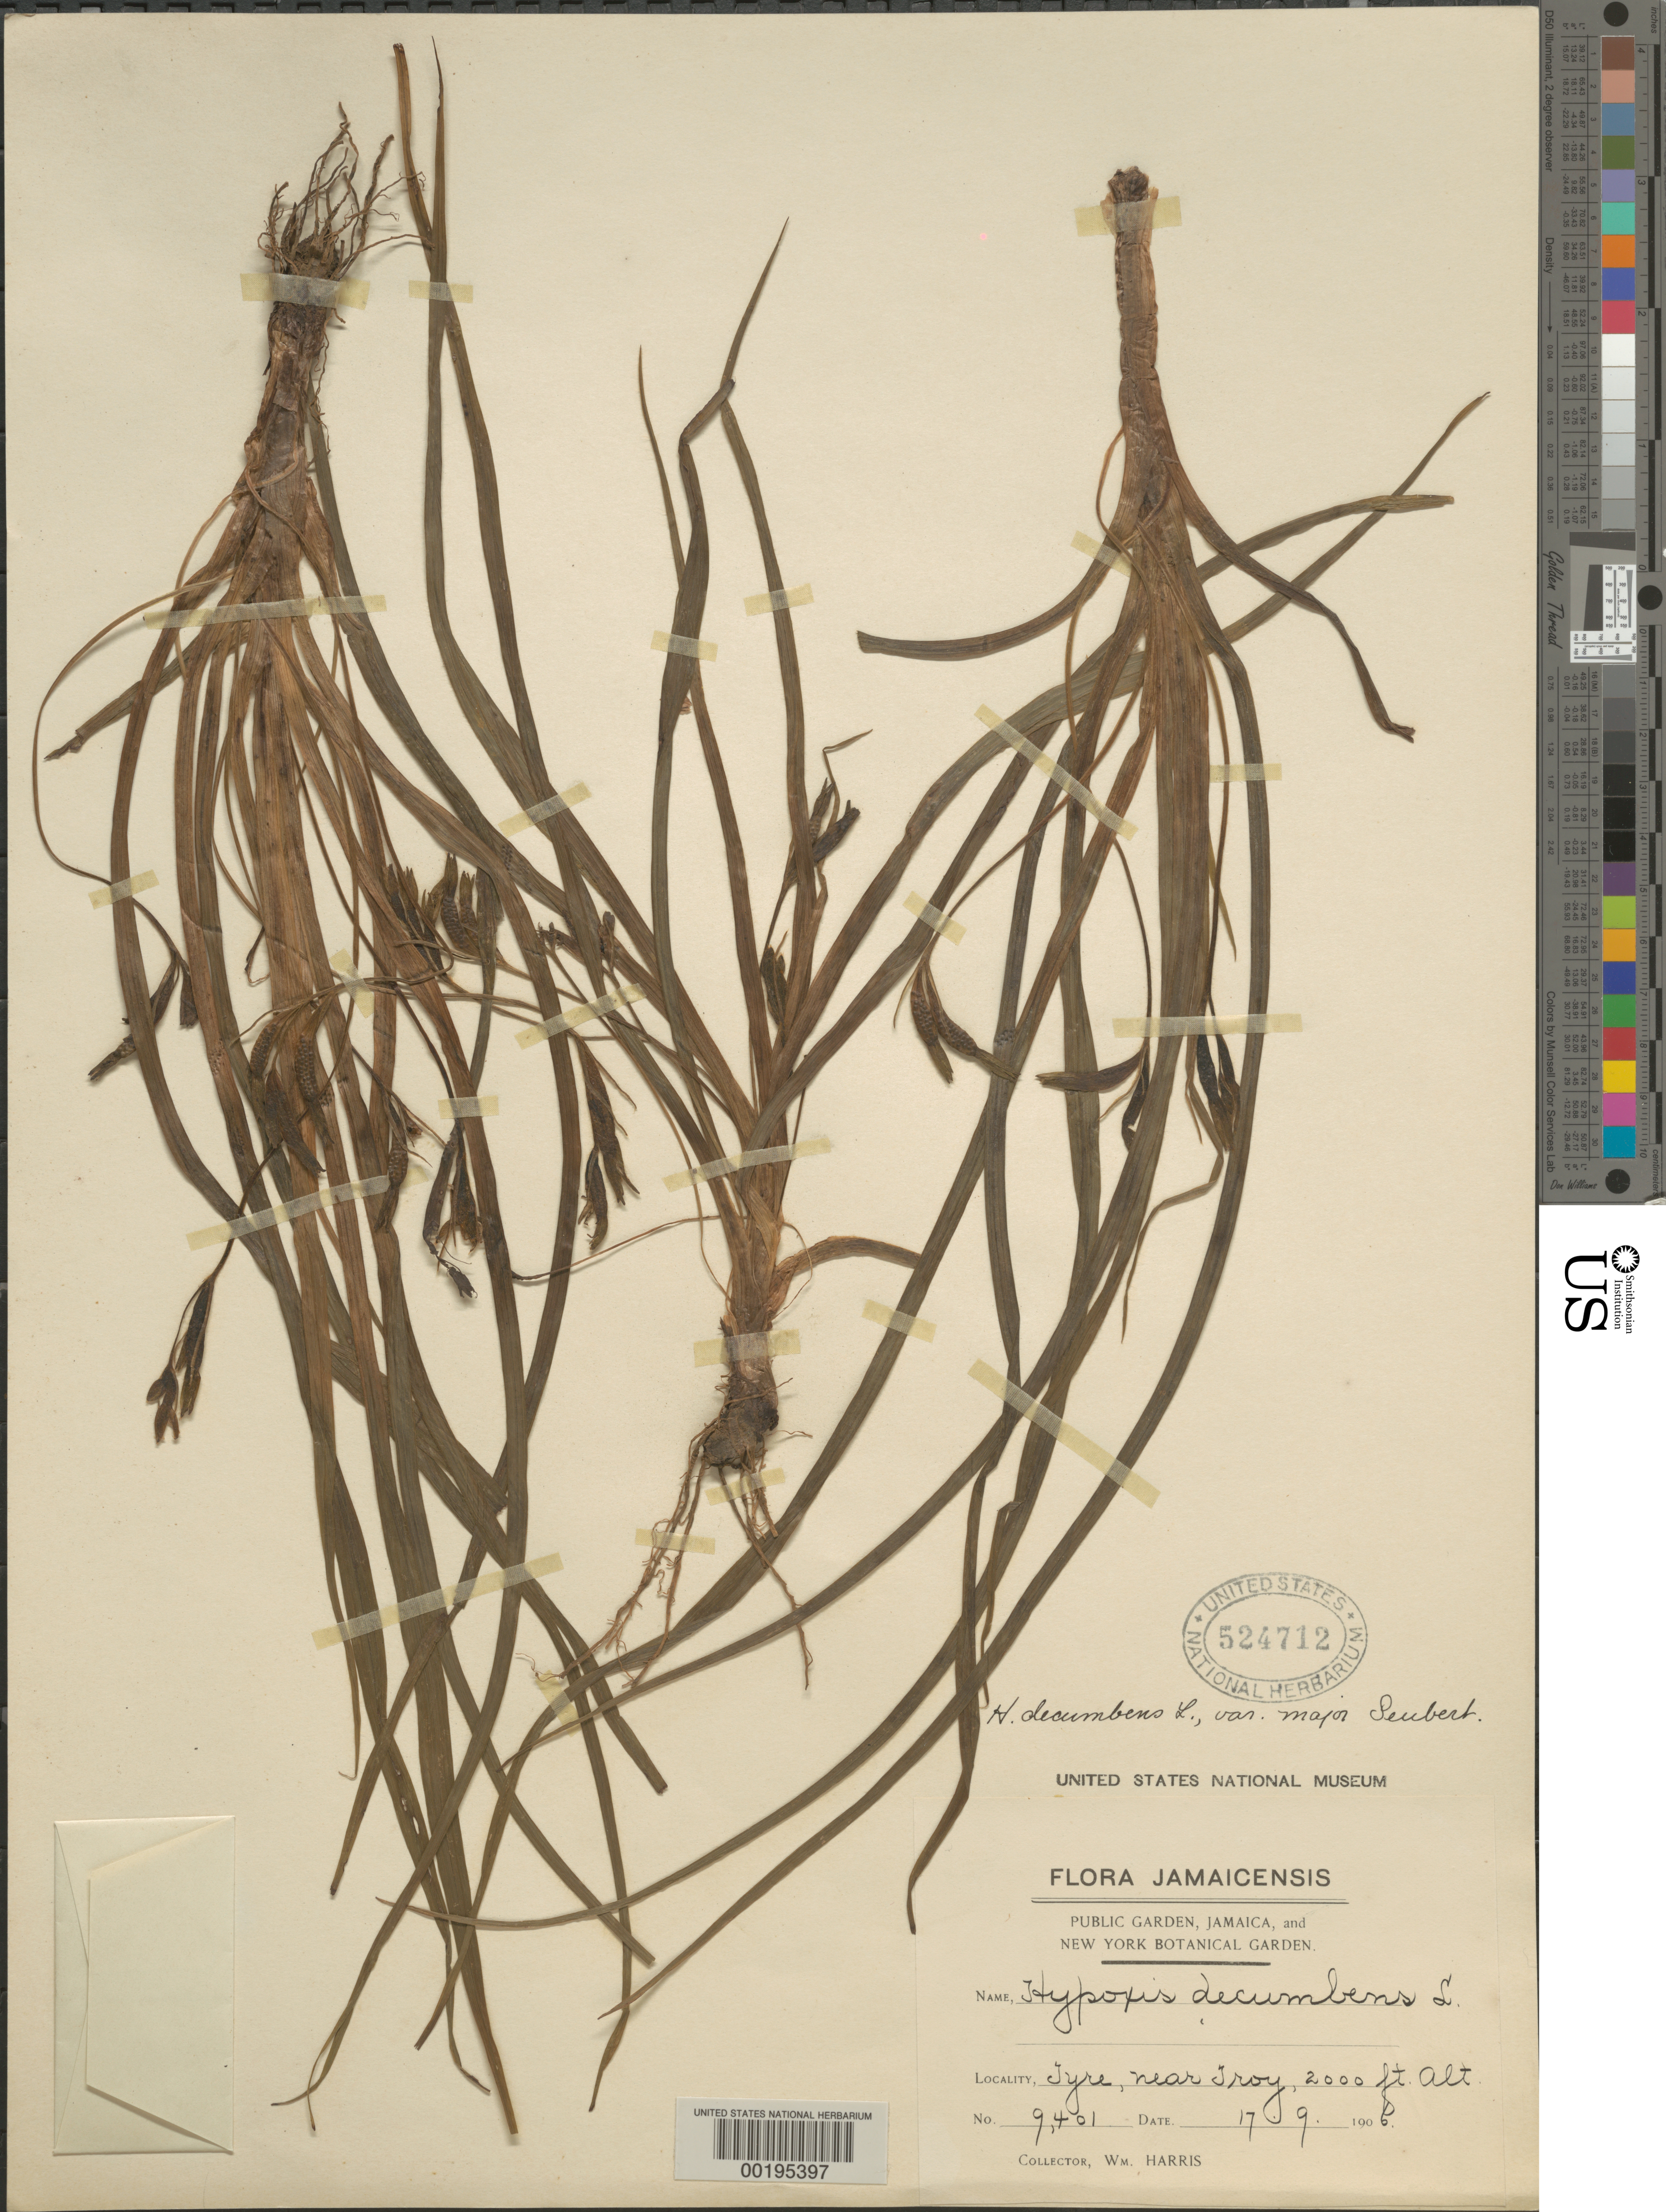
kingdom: Plantae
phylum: Tracheophyta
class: Liliopsida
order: Asparagales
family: Hypoxidaceae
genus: Hypoxis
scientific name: Hypoxis decumbens var. major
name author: Seub.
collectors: W. H. Harris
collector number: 9401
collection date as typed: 17 Sep 1906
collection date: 1906-09-17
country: Jamaica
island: Greater Antilles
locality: Tyre, near troy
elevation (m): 610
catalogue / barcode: US 524712